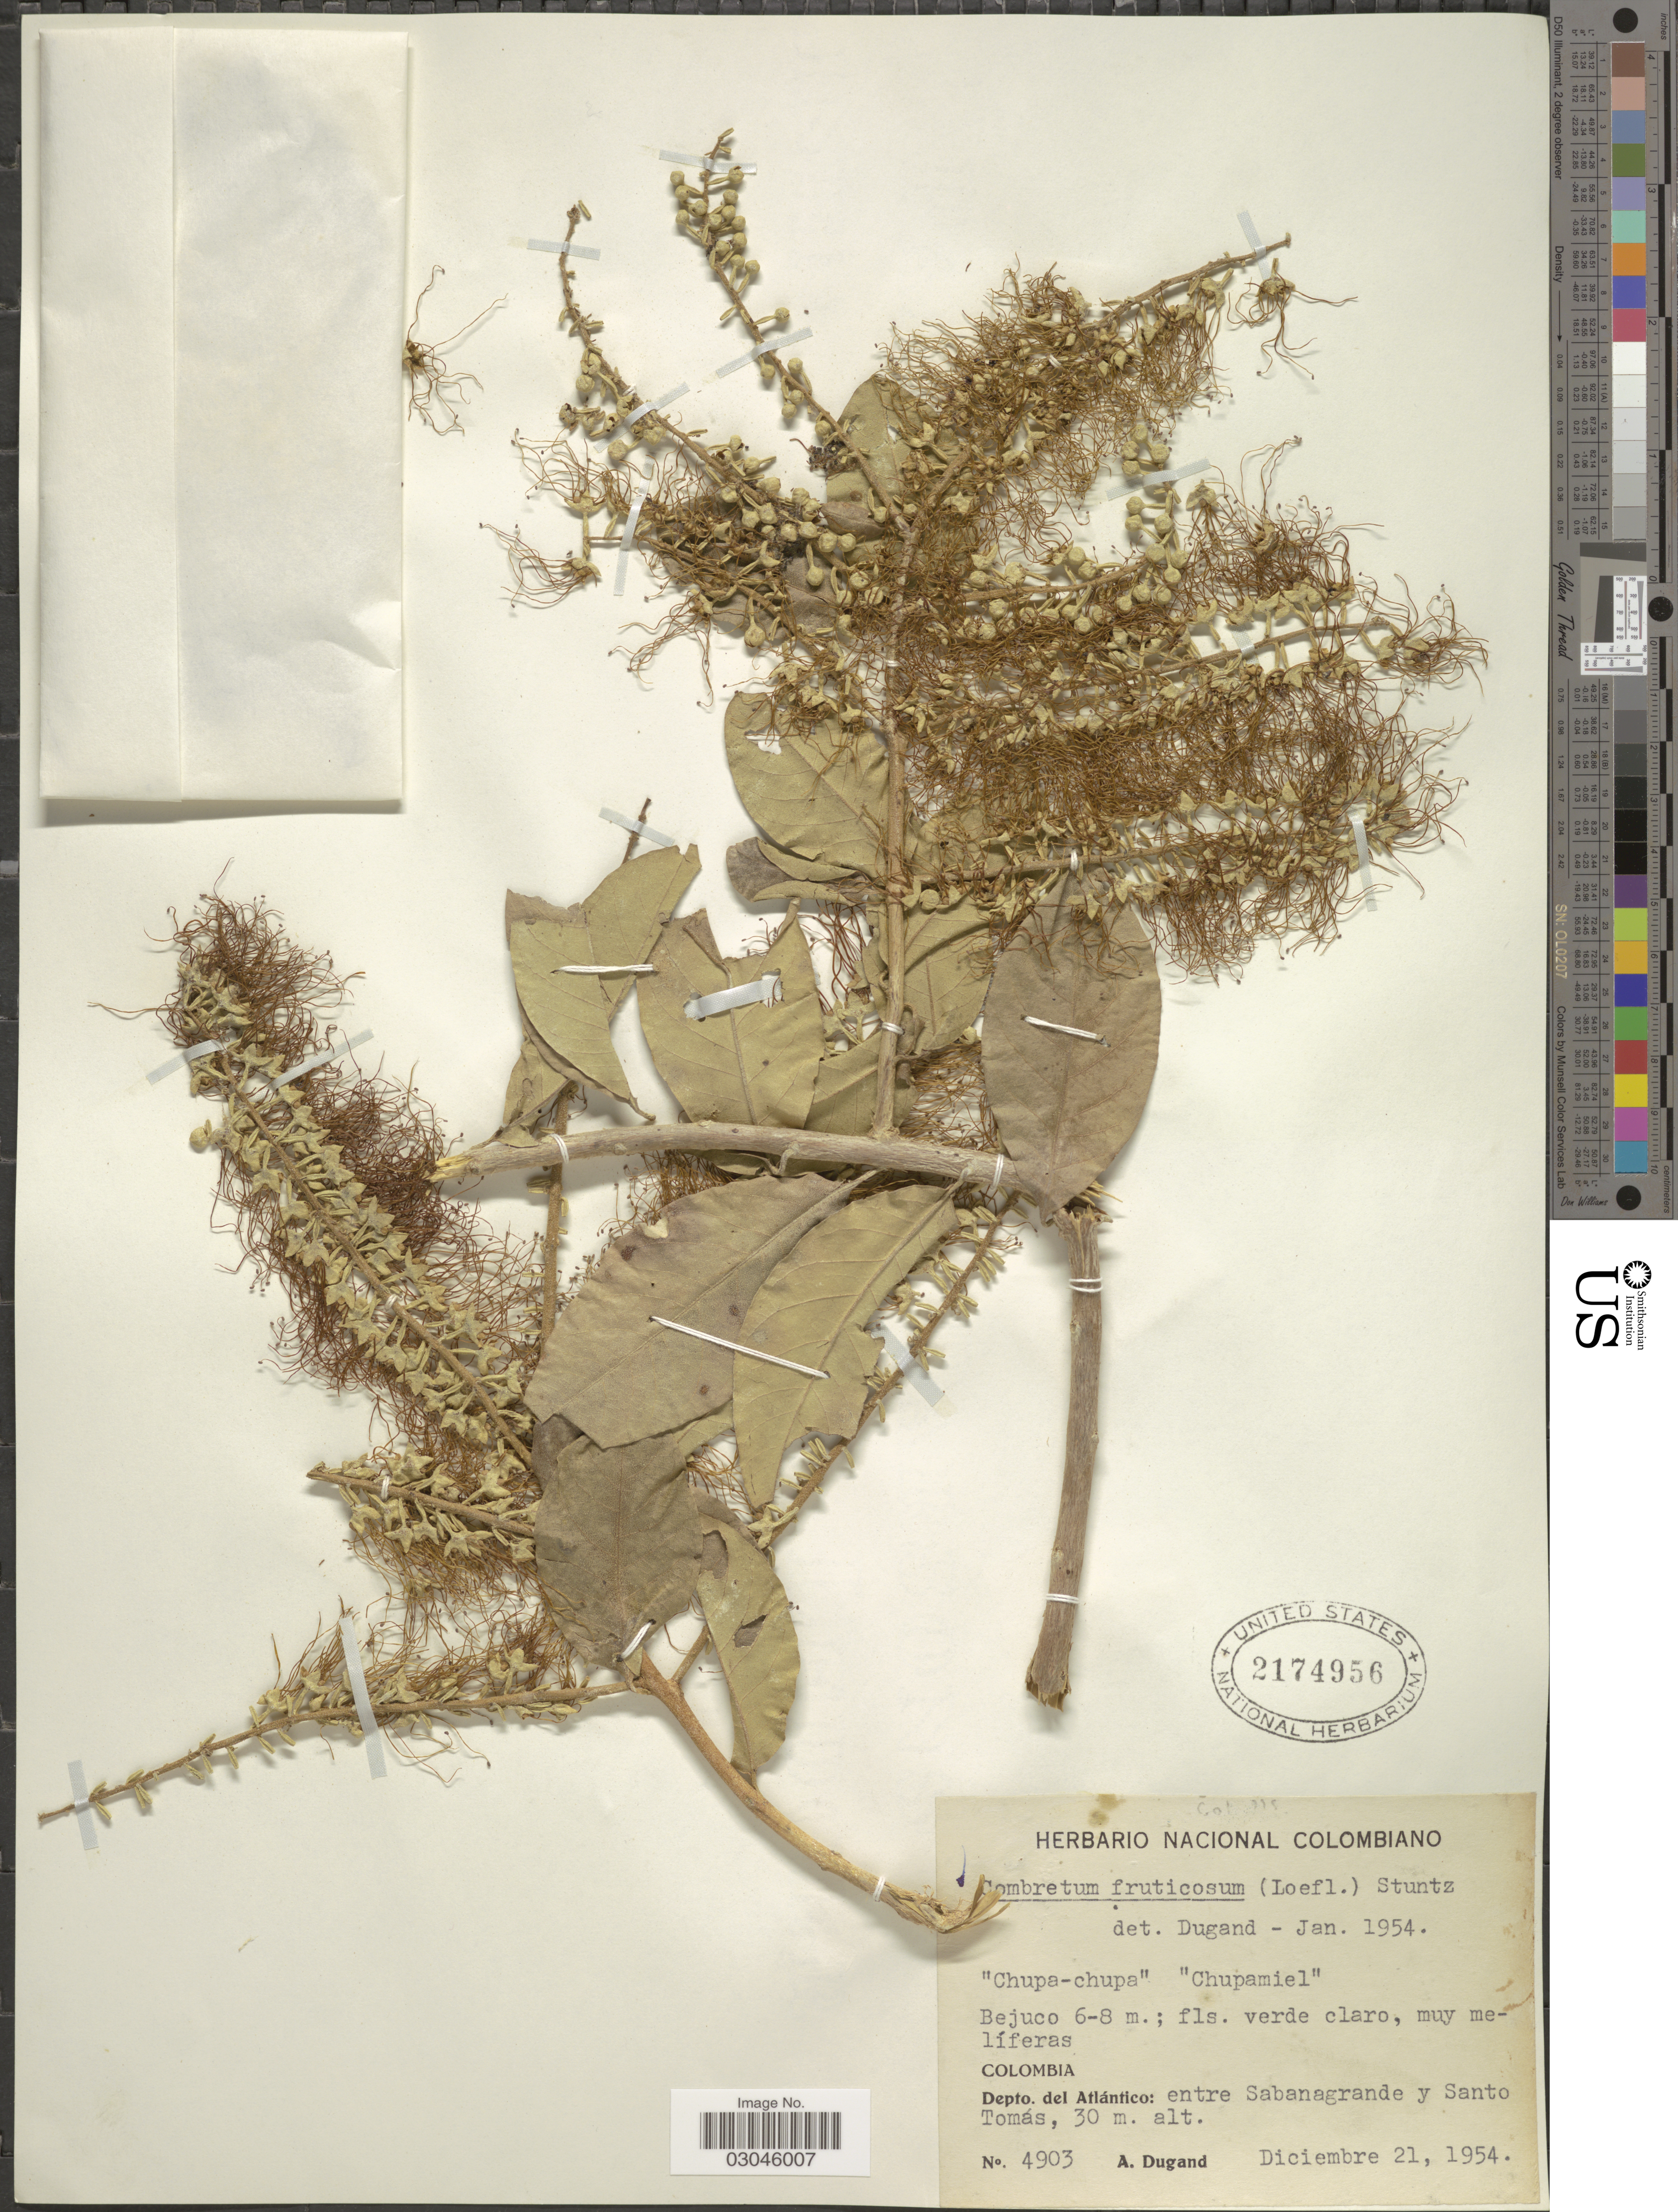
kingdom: Plantae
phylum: Tracheophyta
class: Magnoliopsida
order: Myrtales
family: Combretaceae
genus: Combretum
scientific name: Combretum fruticosum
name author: (Loefl.) Stuntz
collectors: A. Dugand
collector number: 4903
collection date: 1954-12-21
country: Colombia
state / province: Atlántico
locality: Depto. del Atlántico: entre Sabanagrande y Santo Tomás.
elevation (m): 30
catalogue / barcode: US 2174956